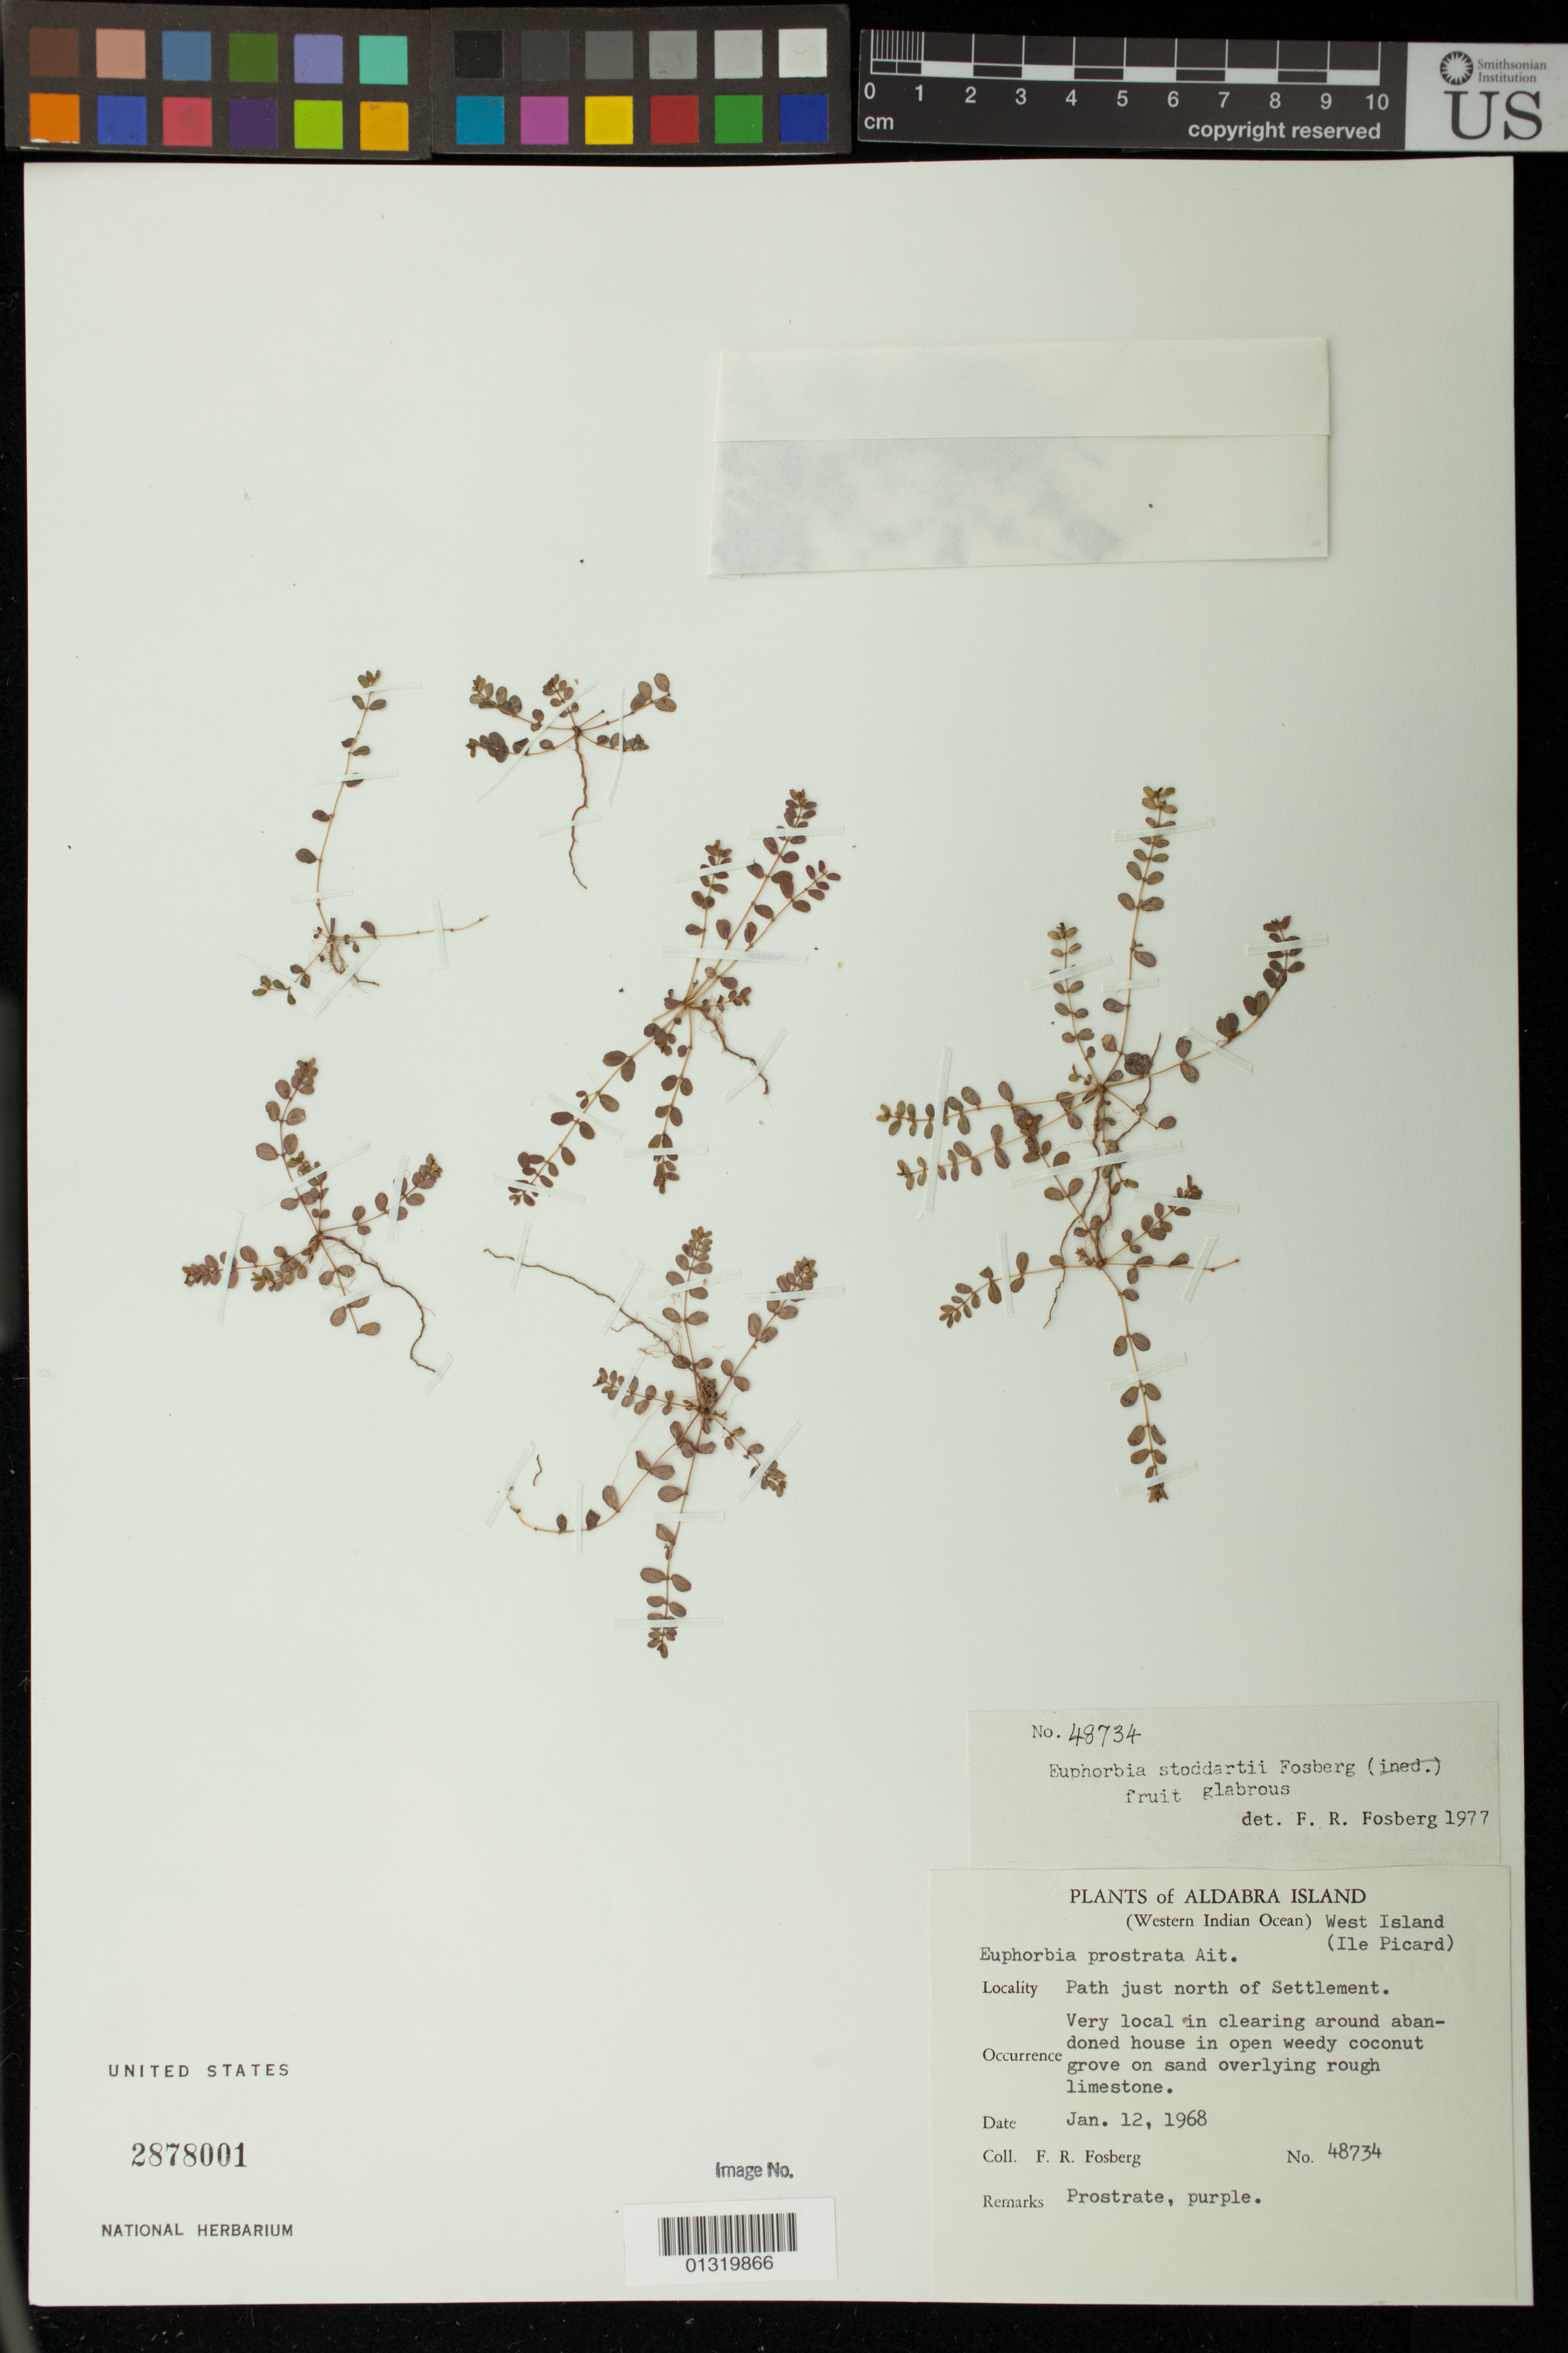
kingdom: Plantae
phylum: Tracheophyta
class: Magnoliopsida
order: Malpighiales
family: Euphorbiaceae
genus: Euphorbia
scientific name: Euphorbia stoddartii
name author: Fosberg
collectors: F. R. Fosberg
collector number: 48734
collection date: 1968-01-12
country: Seychelles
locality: West Island (Ile Picard); Path just north of Settlement.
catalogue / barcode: US 2878001